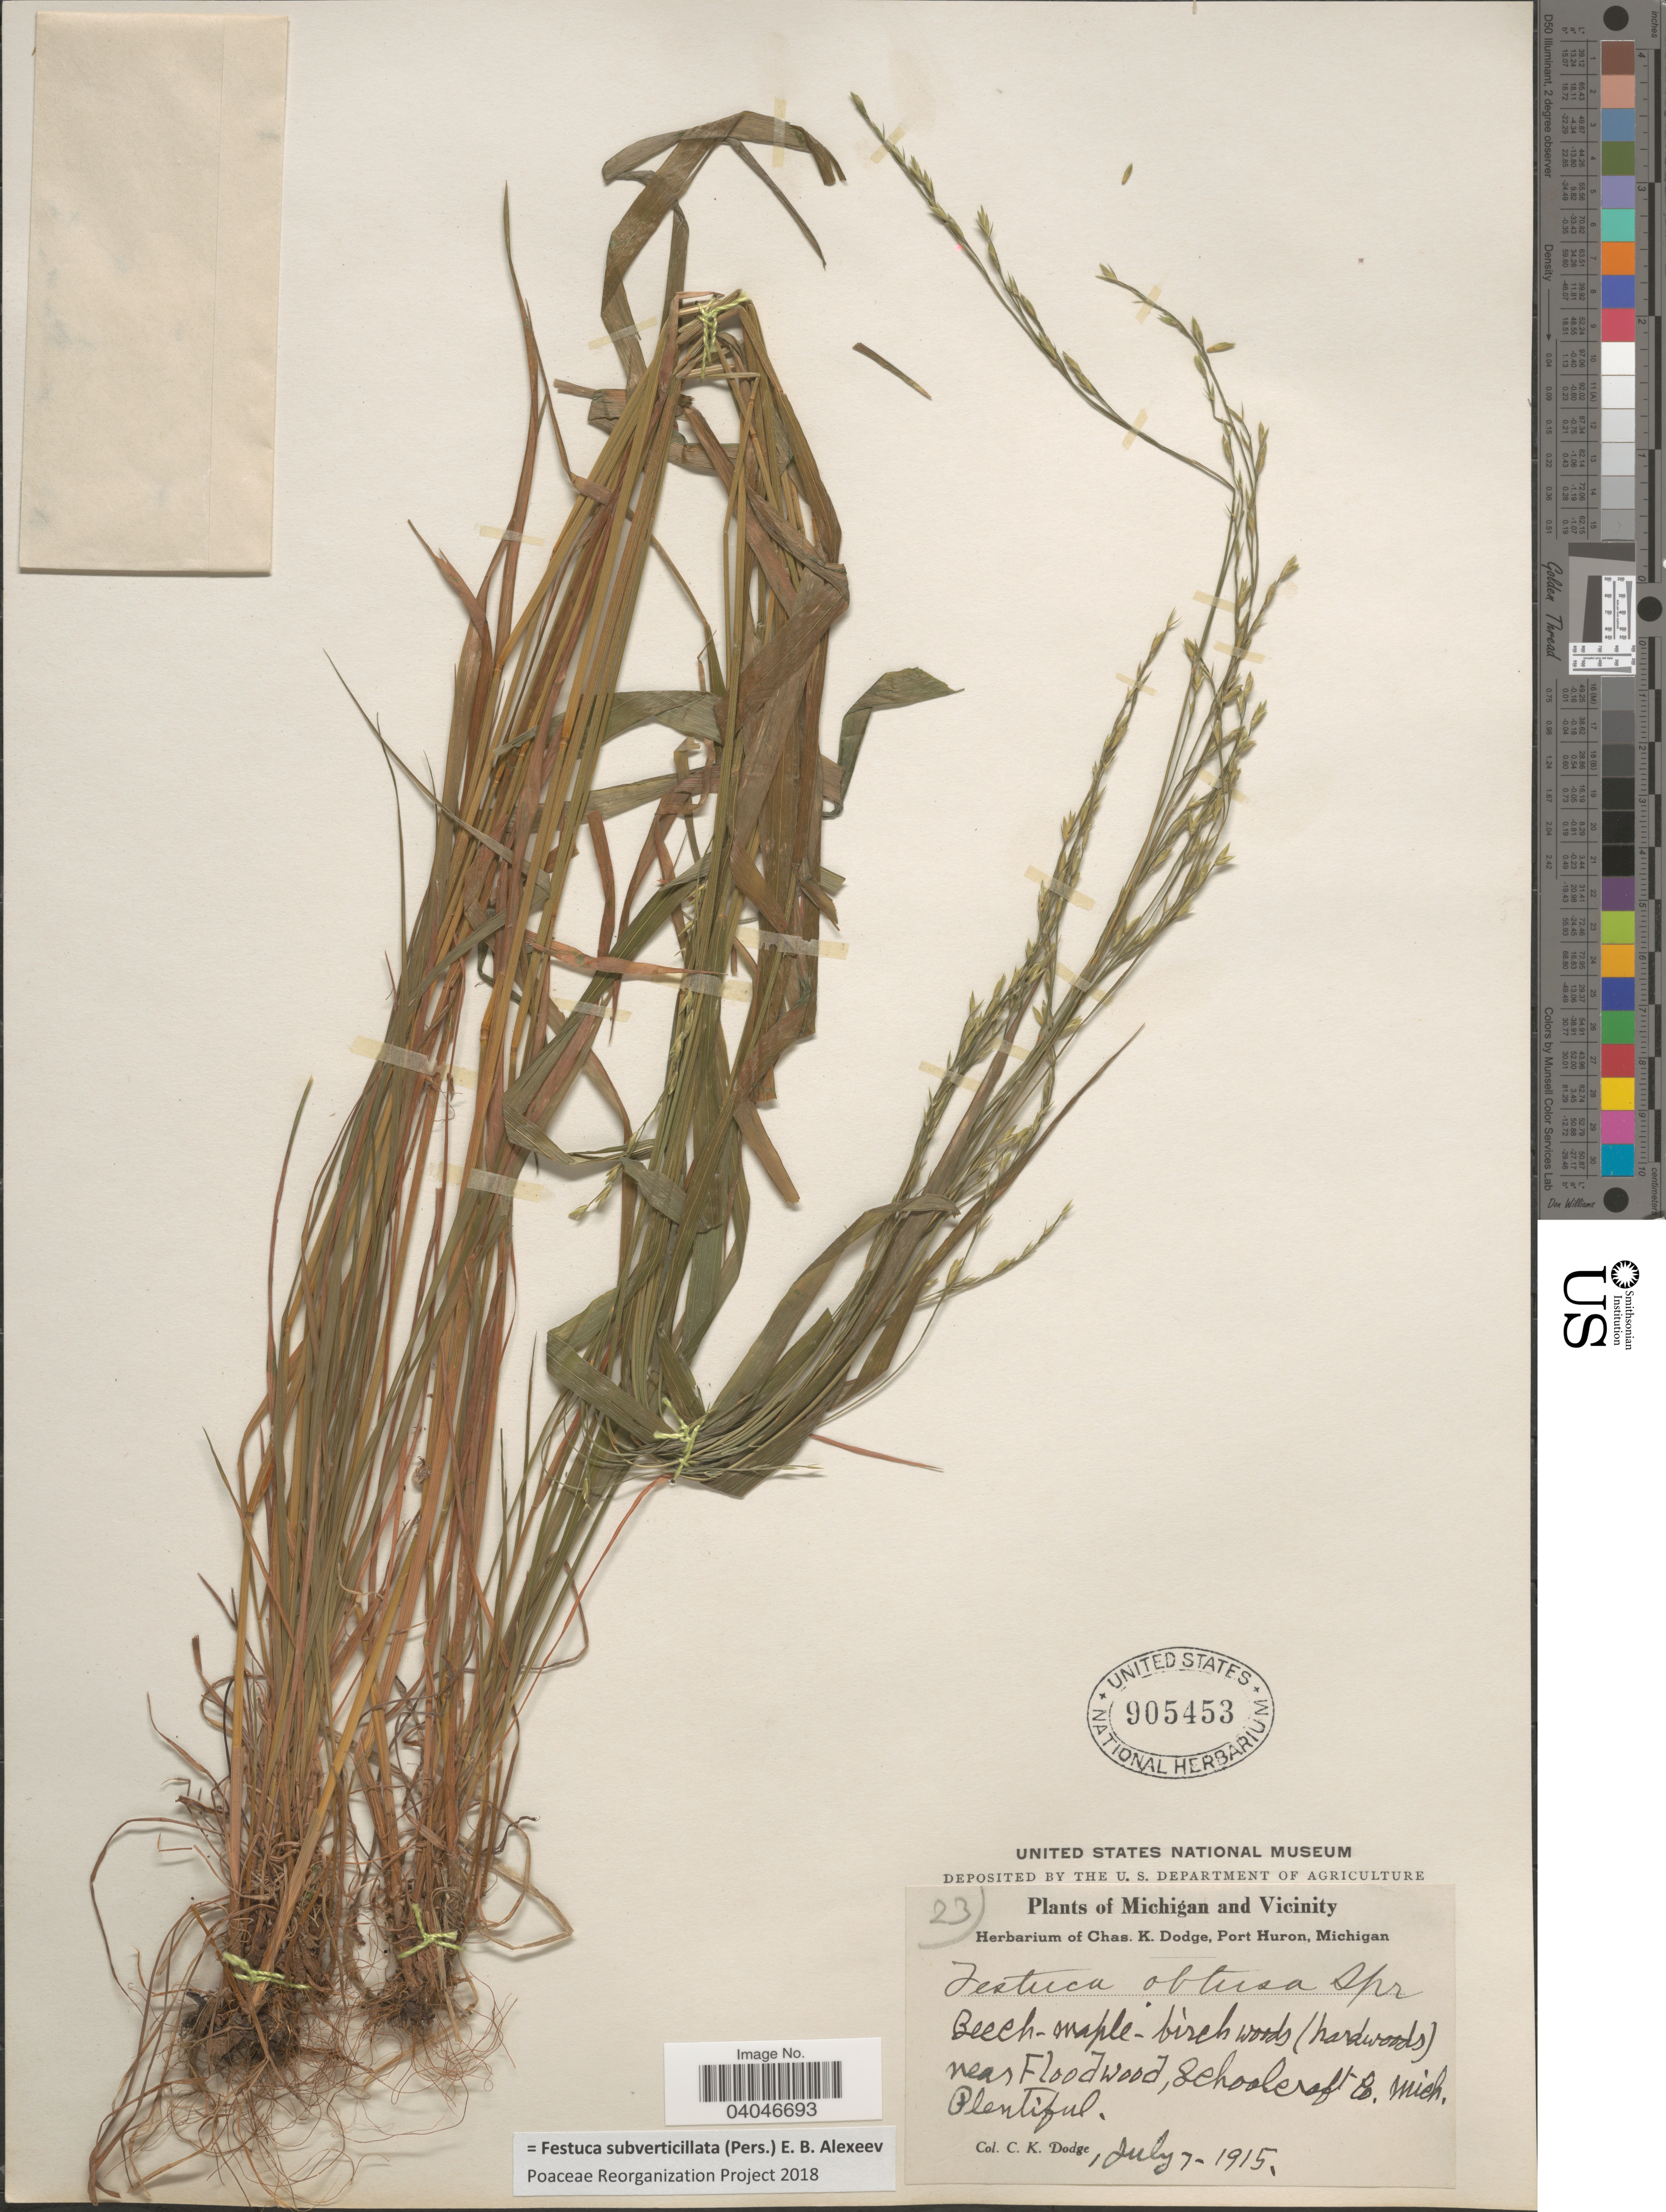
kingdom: Plantae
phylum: Tracheophyta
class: Liliopsida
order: Poales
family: Poaceae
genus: Festuca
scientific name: Festuca subverticillata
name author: (Pers.) E.B. Alexeev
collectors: C. K. Dodge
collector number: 23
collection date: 1915-07-07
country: United States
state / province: Michigan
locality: Michigan and vicinity. Beech-maple-birch woods (hardwoods) near Floodwood, Schoolcraft Co.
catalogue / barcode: US 905453